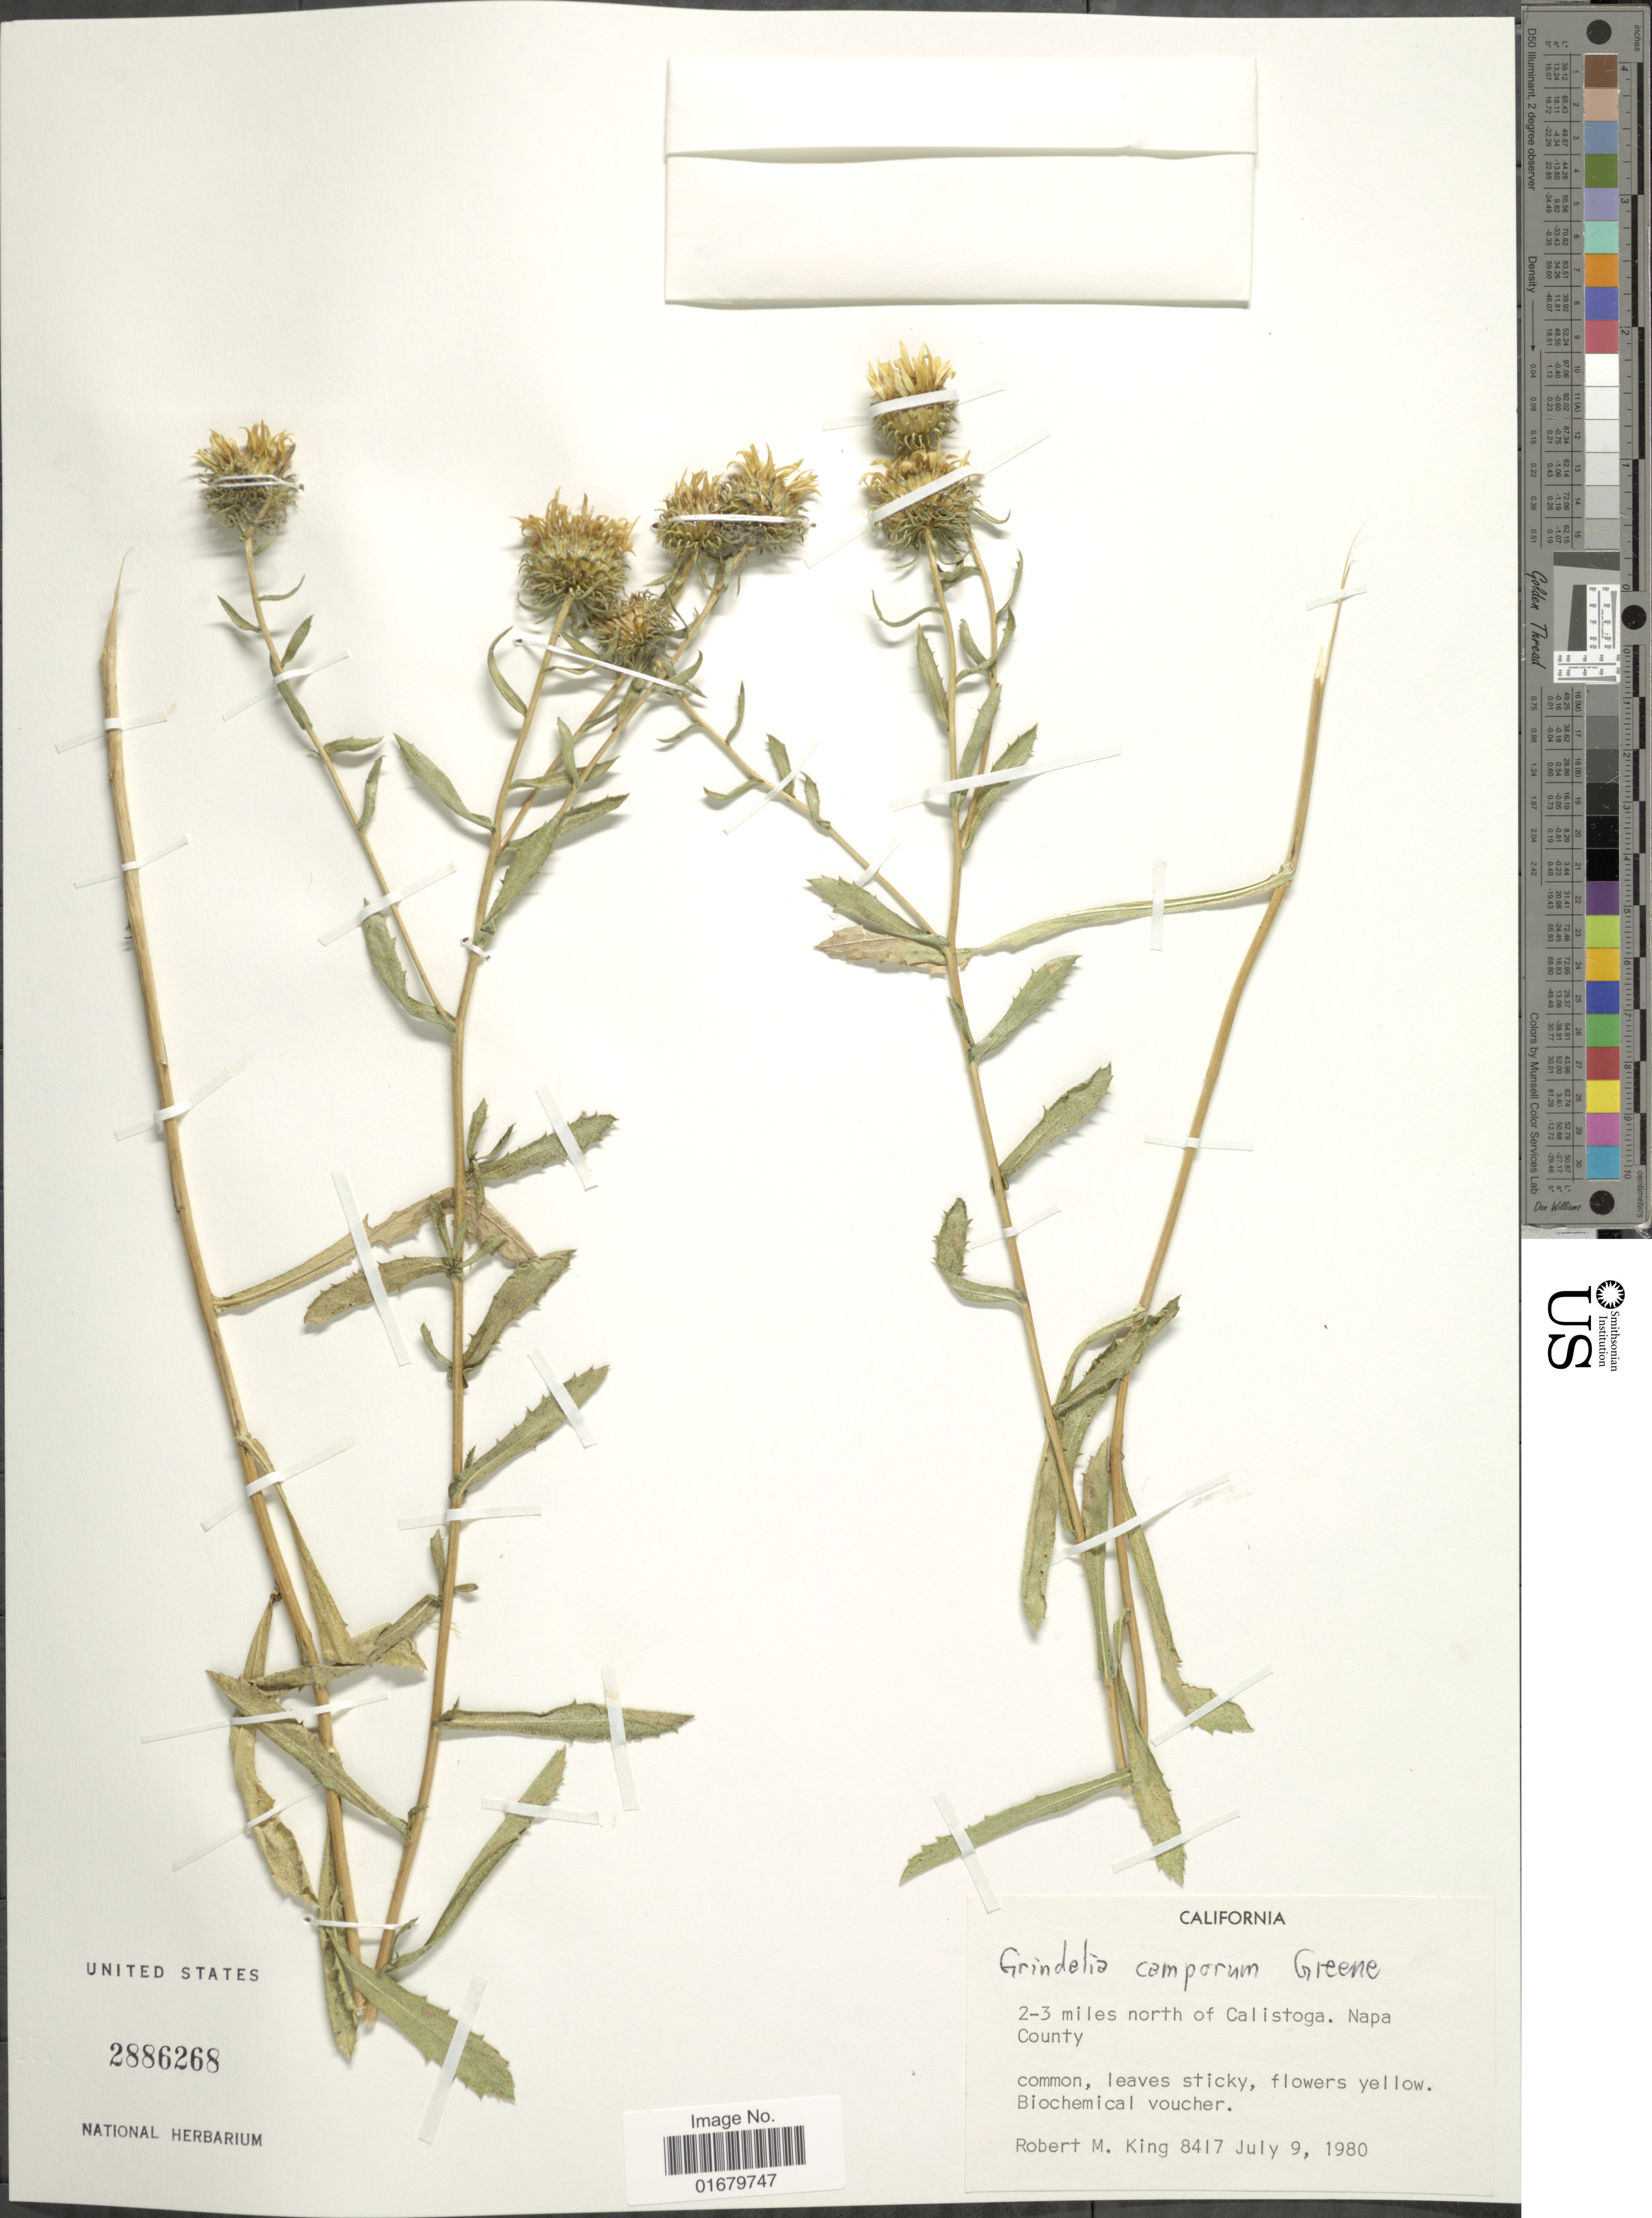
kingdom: Plantae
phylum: Tracheophyta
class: Magnoliopsida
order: Asterales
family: Asteraceae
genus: Grindelia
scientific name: Grindelia camporum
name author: Greene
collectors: R. M. King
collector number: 8417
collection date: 1980-07-09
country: United States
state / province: California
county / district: Napa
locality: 2-3 miles north of Calistoga. Napa County.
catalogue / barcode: US 2886268